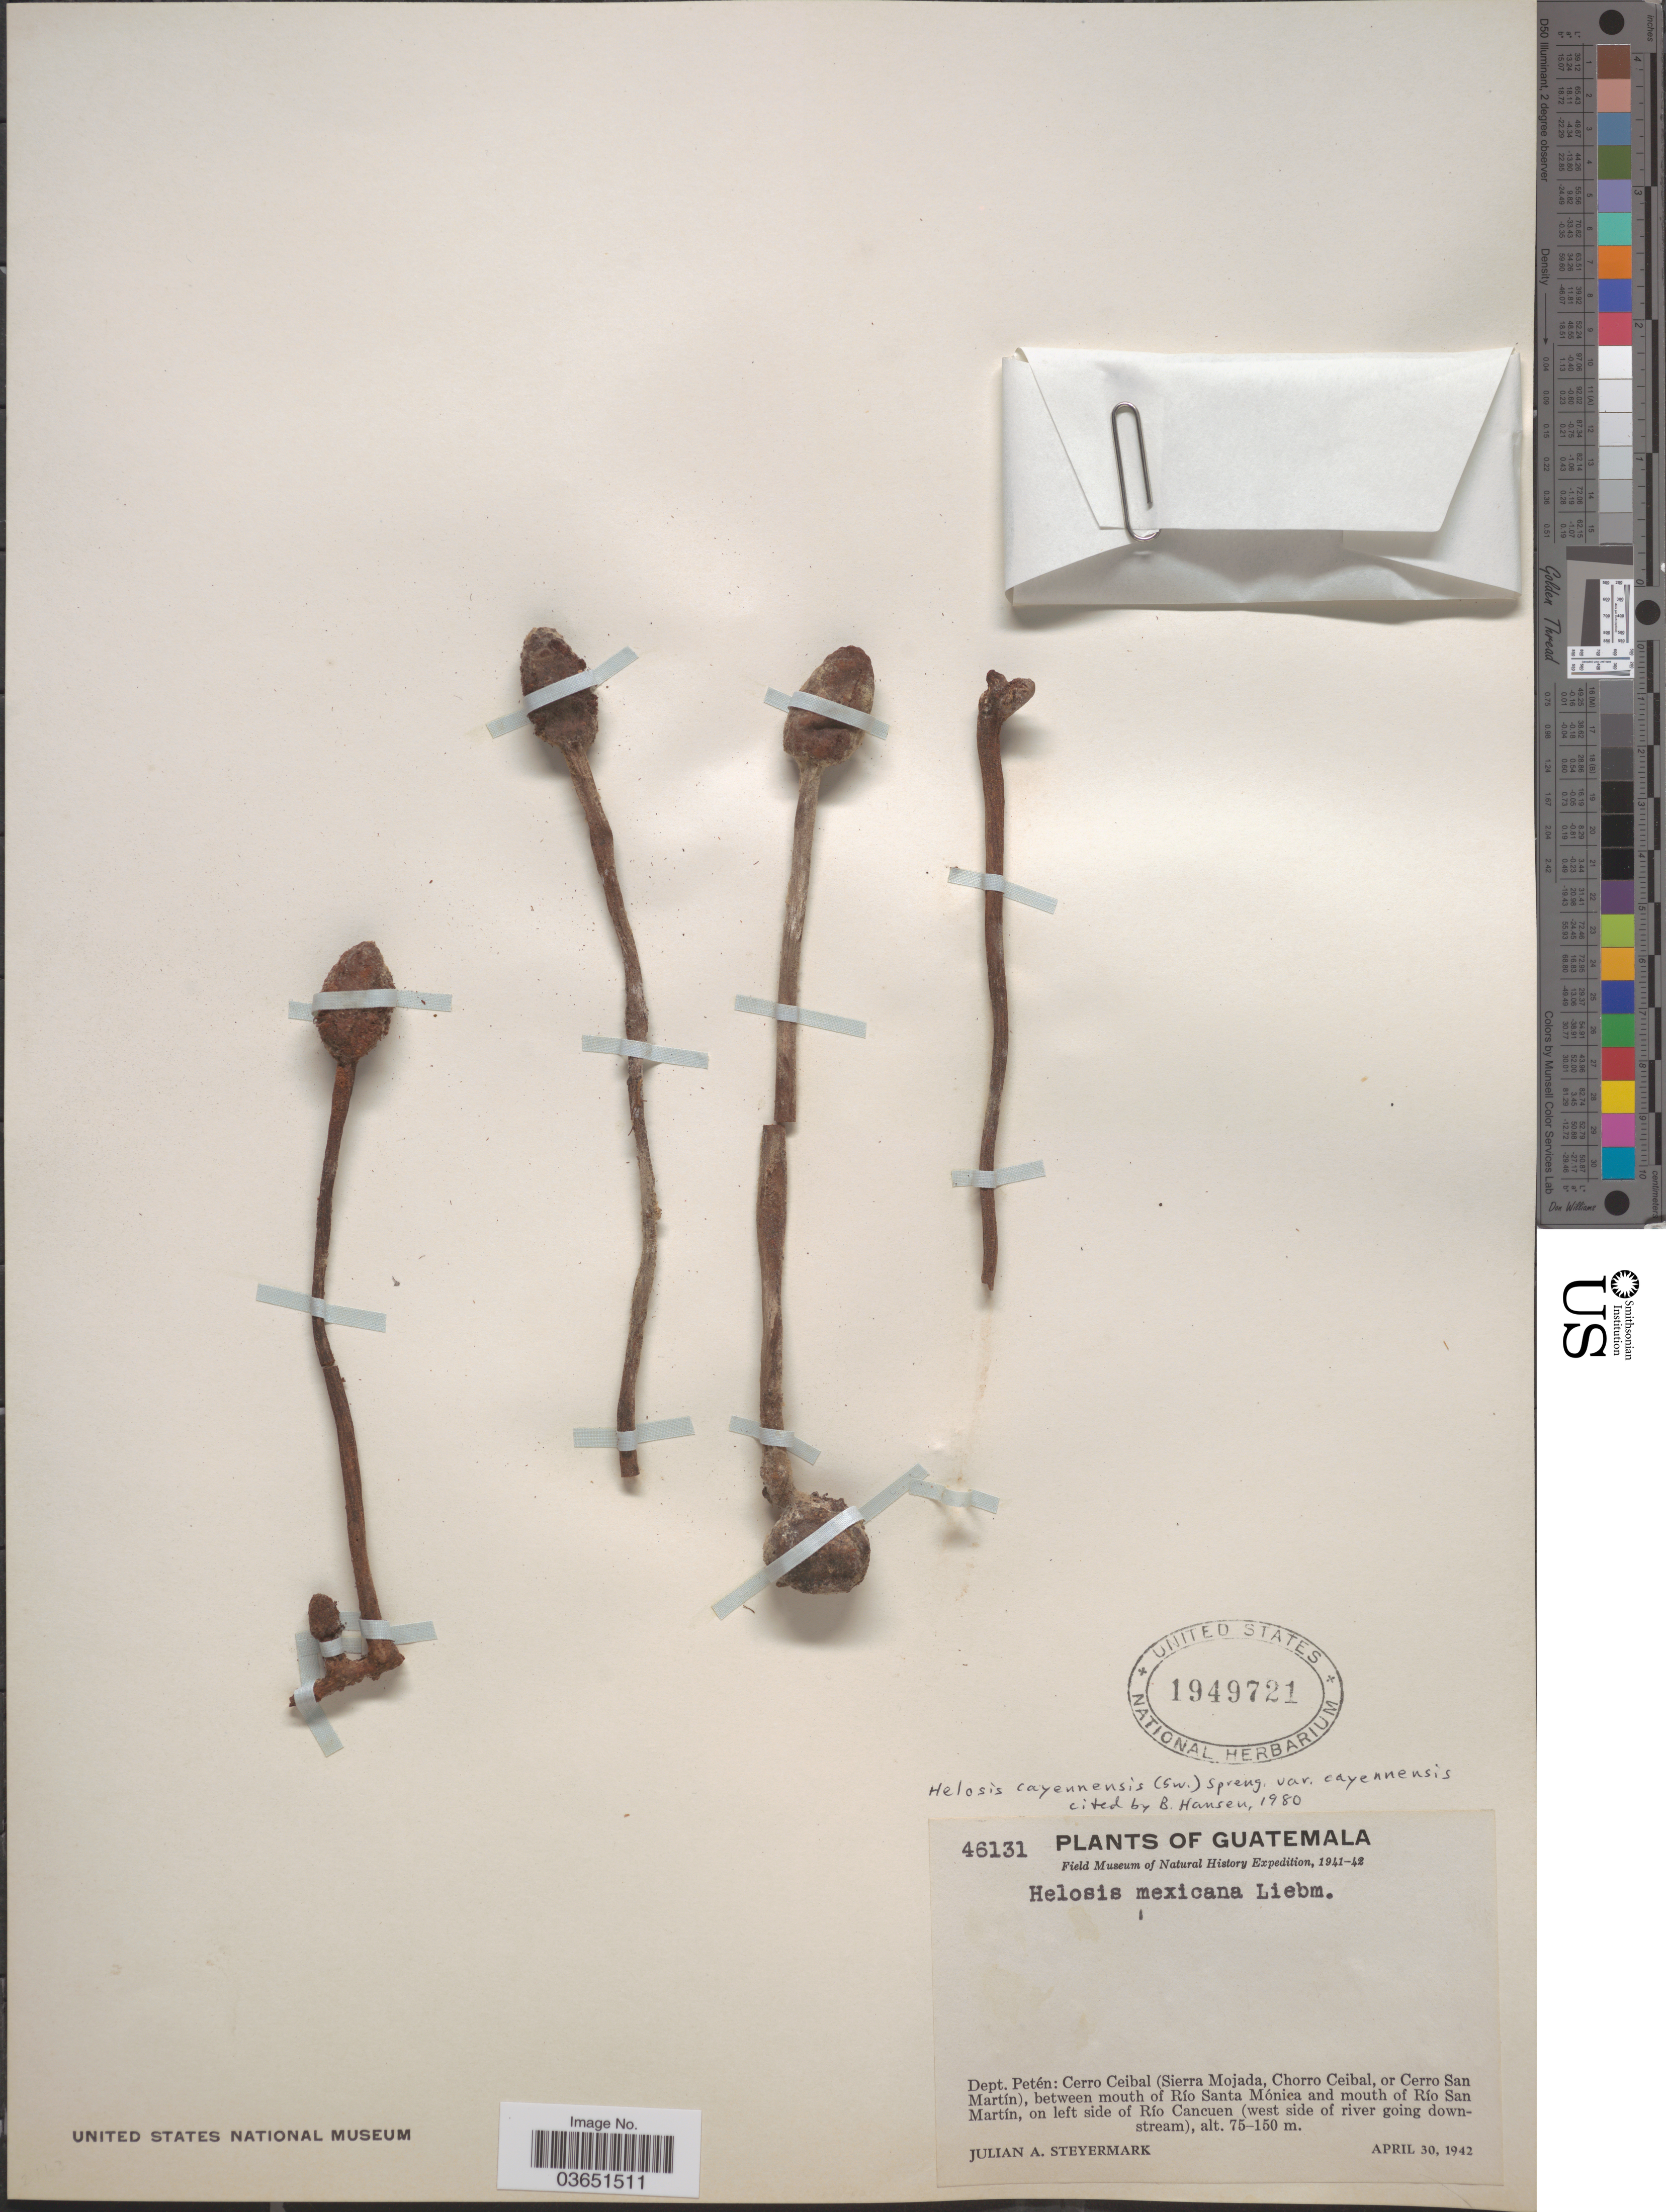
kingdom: Plantae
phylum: Tracheophyta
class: Magnoliopsida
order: Santalales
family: Balanophoraceae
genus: Helosis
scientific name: Helosis cayennensis var. cayennensis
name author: (Sw.) Spreng.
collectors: J. Steyermark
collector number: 46131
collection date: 1942-04-30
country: Guatemala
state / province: El Petén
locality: Dept. Petén: Cerro Ceibal (Sierra Mojada, Chorro Ceibal, or Cerro San Martín), between mouth of Río Santa Mónica and mouth of Río San Martín, on left side of Río Cancuen (west side of river going downstream).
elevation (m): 75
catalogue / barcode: US 1949721